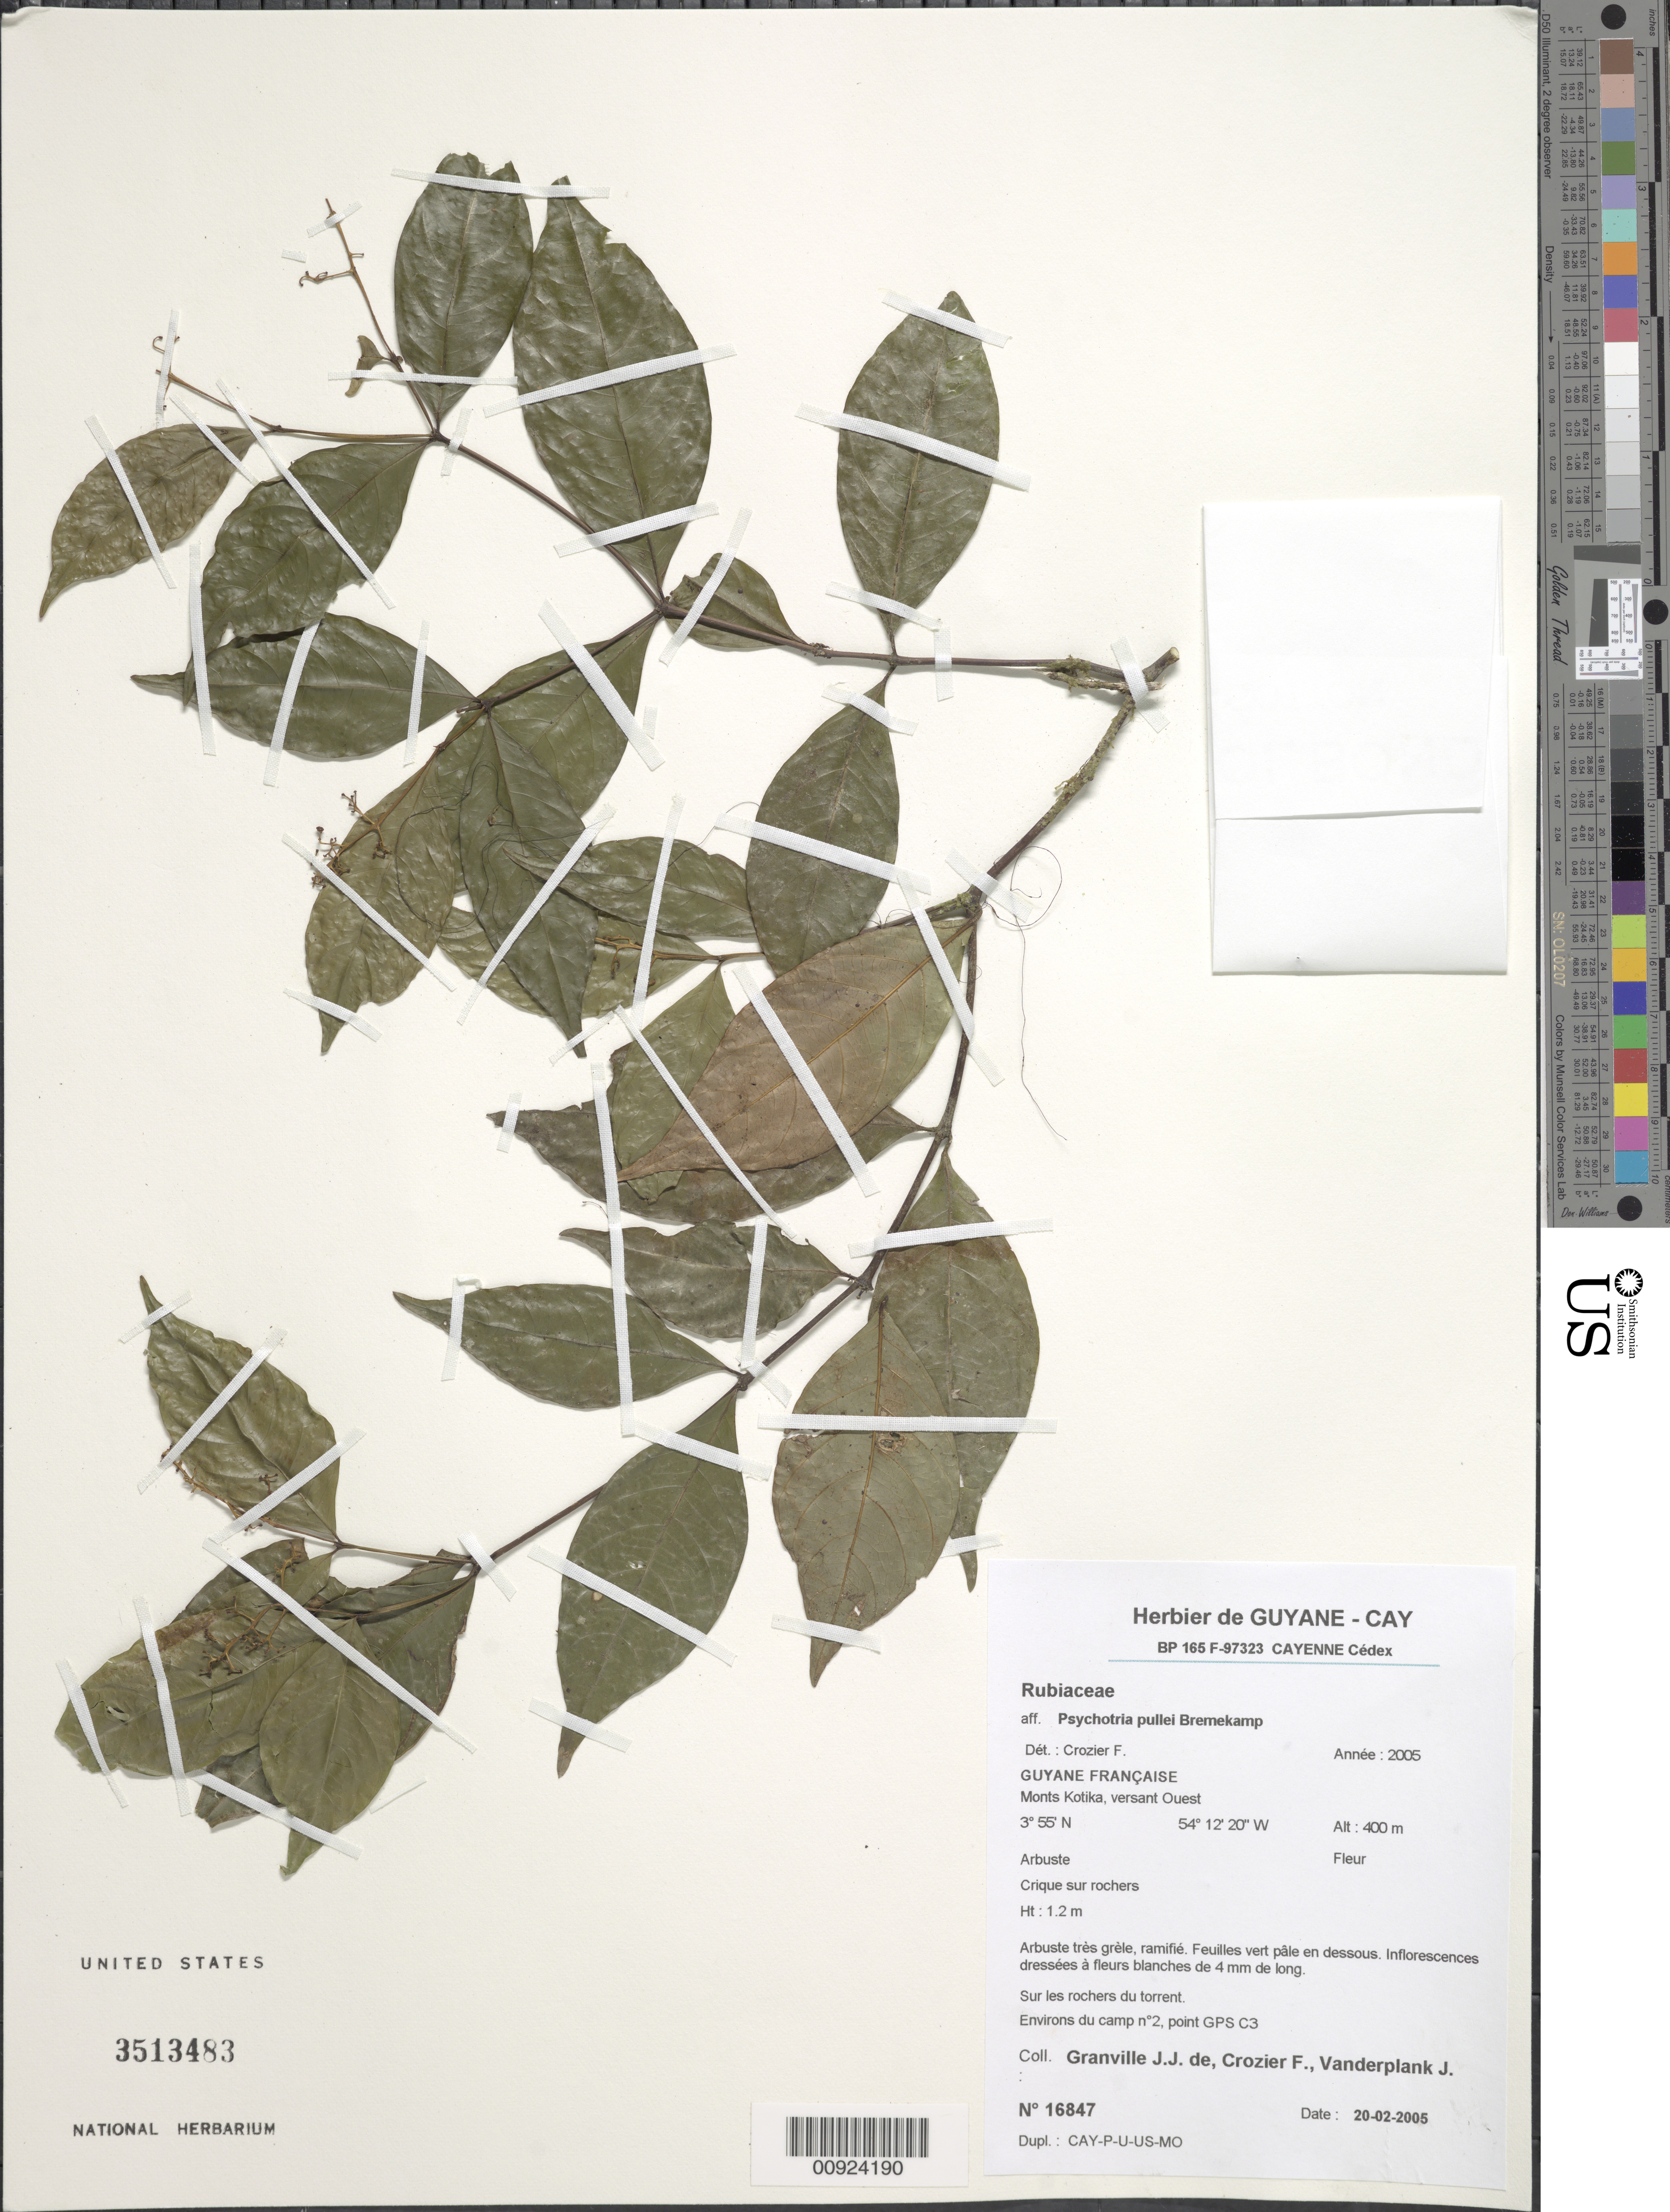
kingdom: Plantae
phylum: Tracheophyta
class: Magnoliopsida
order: Gentianales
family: Rubiaceae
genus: Palicourea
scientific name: Palicourea pullei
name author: (Steyerm.) Delprete & J.H. Kirkbr.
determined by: Kirkbride, J. H., Jr.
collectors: J.-J. de Granville, F. Crozier & J. Vanderplank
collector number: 16847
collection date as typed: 20-Feb-05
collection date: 2005-02-20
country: French Guiana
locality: Monts Kotika, versant Ouest; environ du camp nº2, point GPS C3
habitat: Crique sur rochers; sur les rochers du torrent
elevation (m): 400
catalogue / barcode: US 3513483